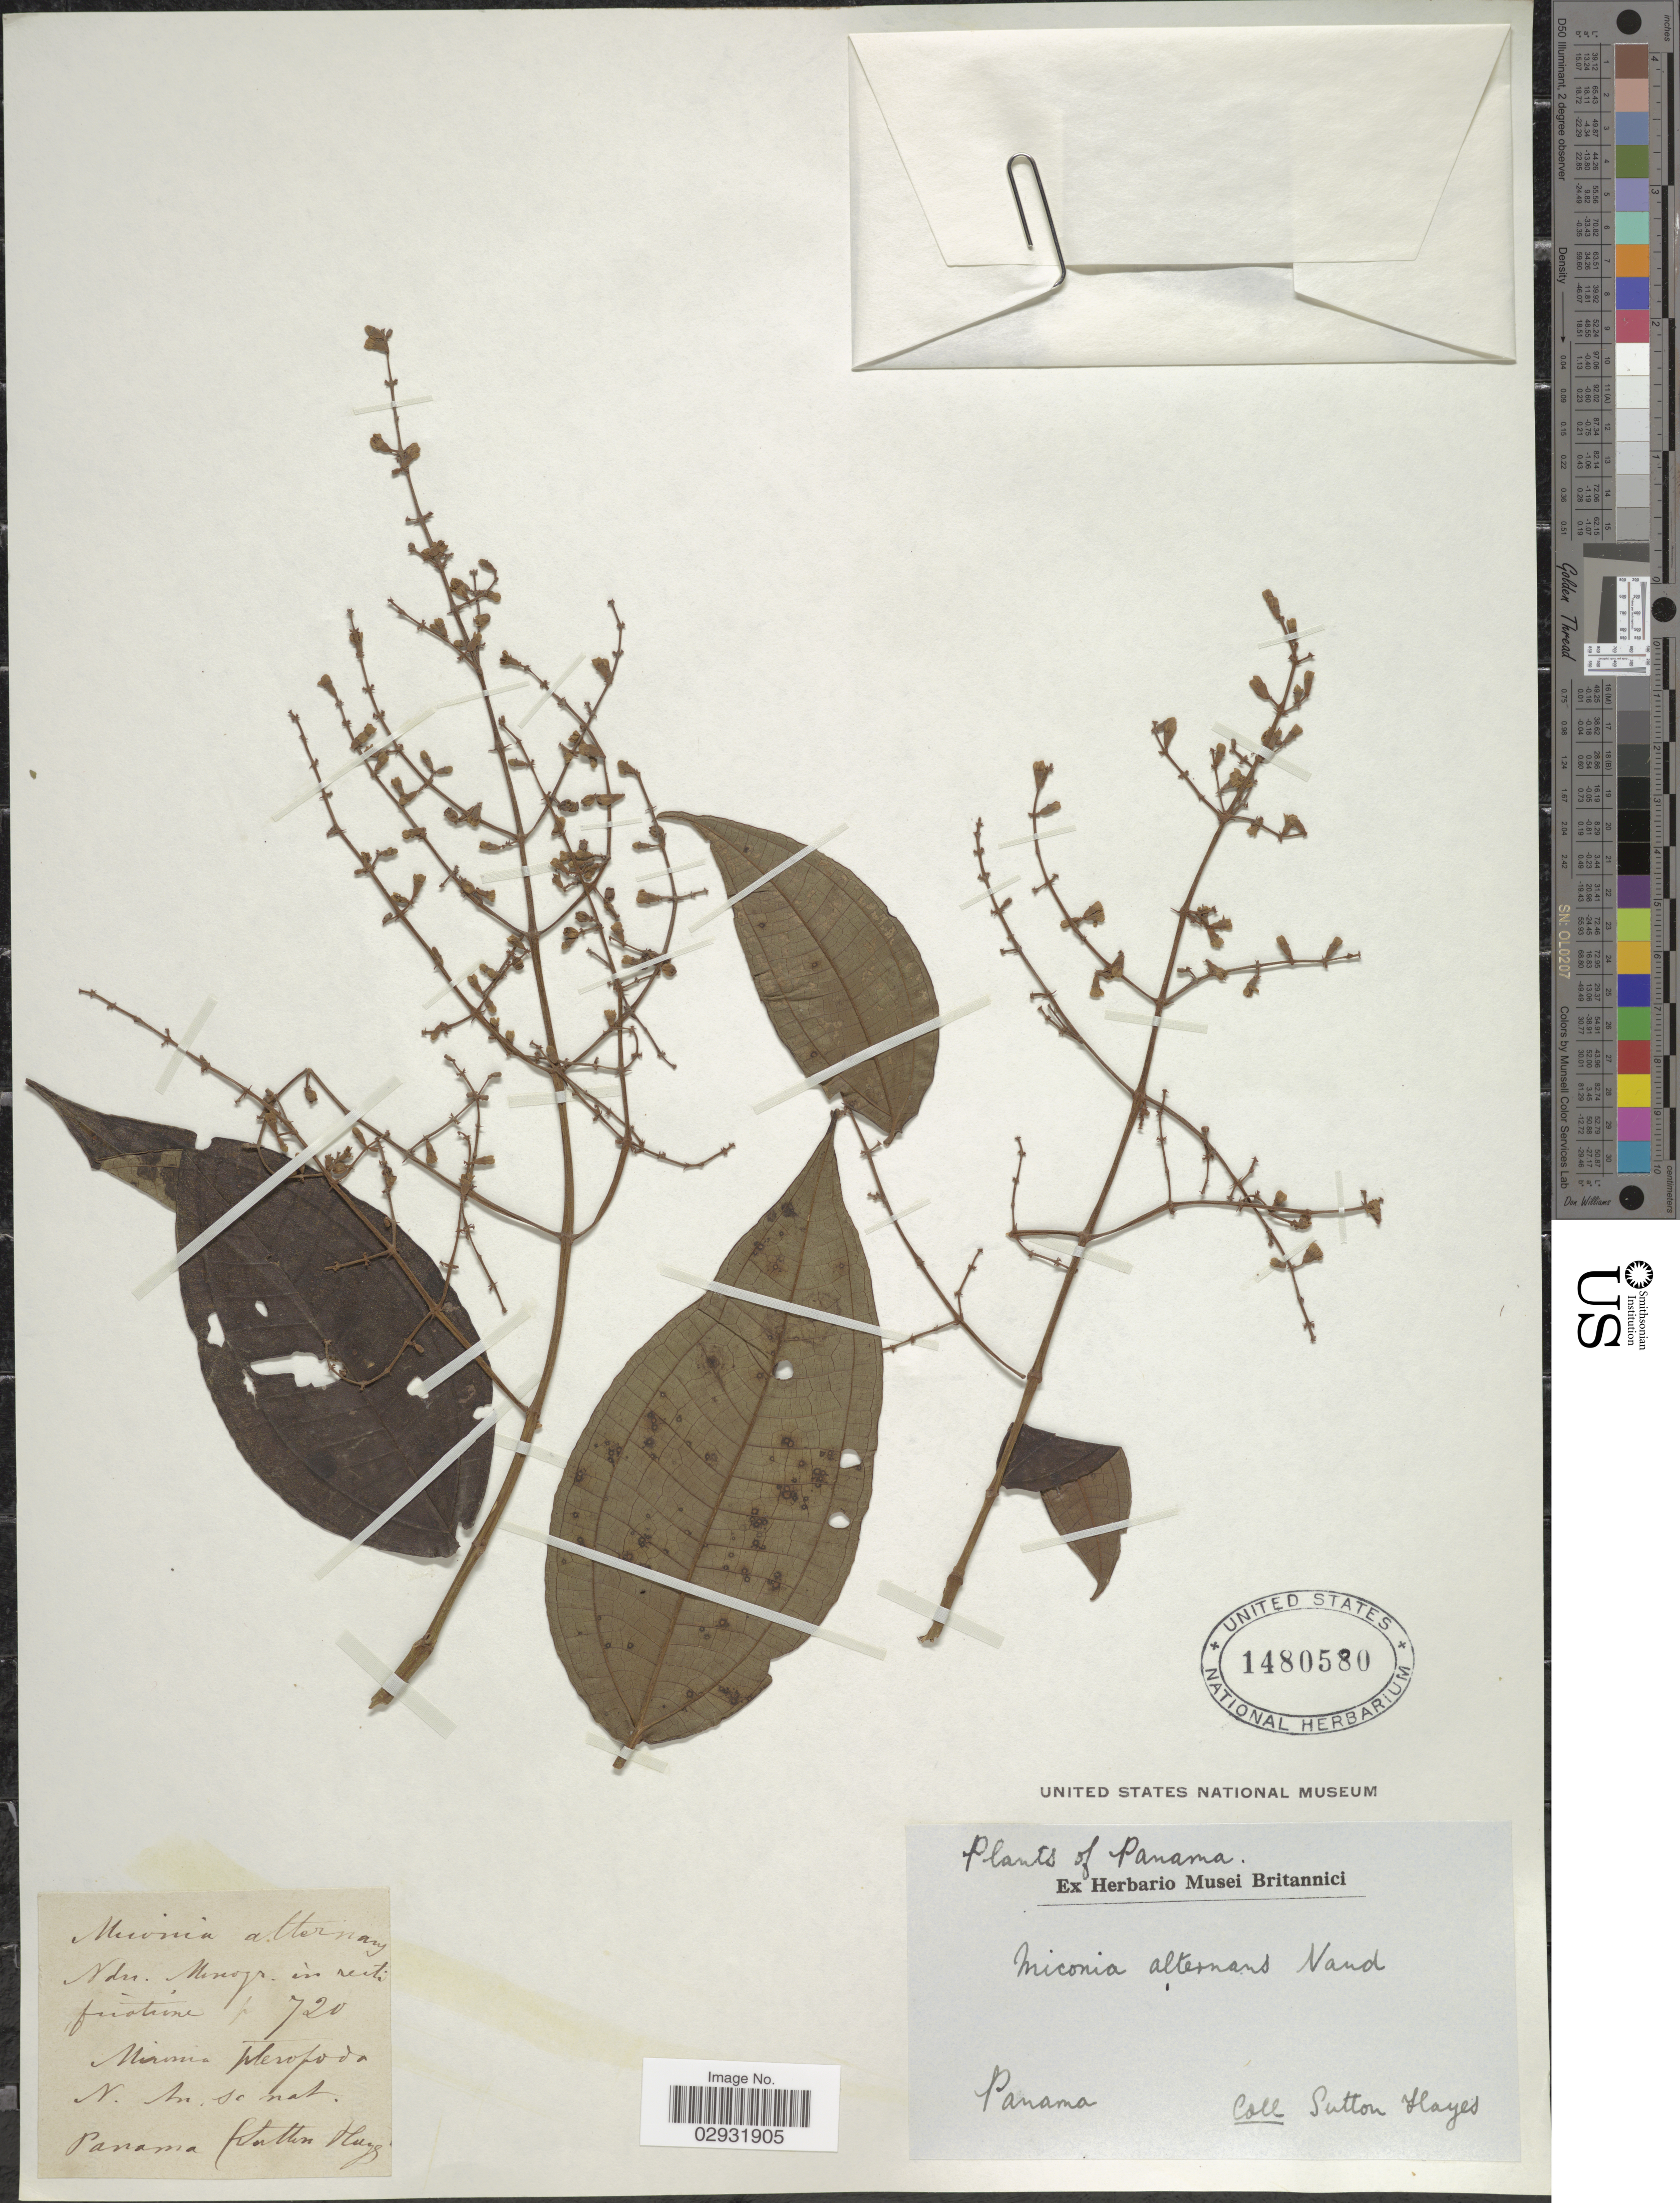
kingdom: Plantae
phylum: Tracheophyta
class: Magnoliopsida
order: Myrtales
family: Melastomataceae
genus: Miconia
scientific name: Miconia alternans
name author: Naudin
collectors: S. Hayes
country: Panama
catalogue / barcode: US 1480580